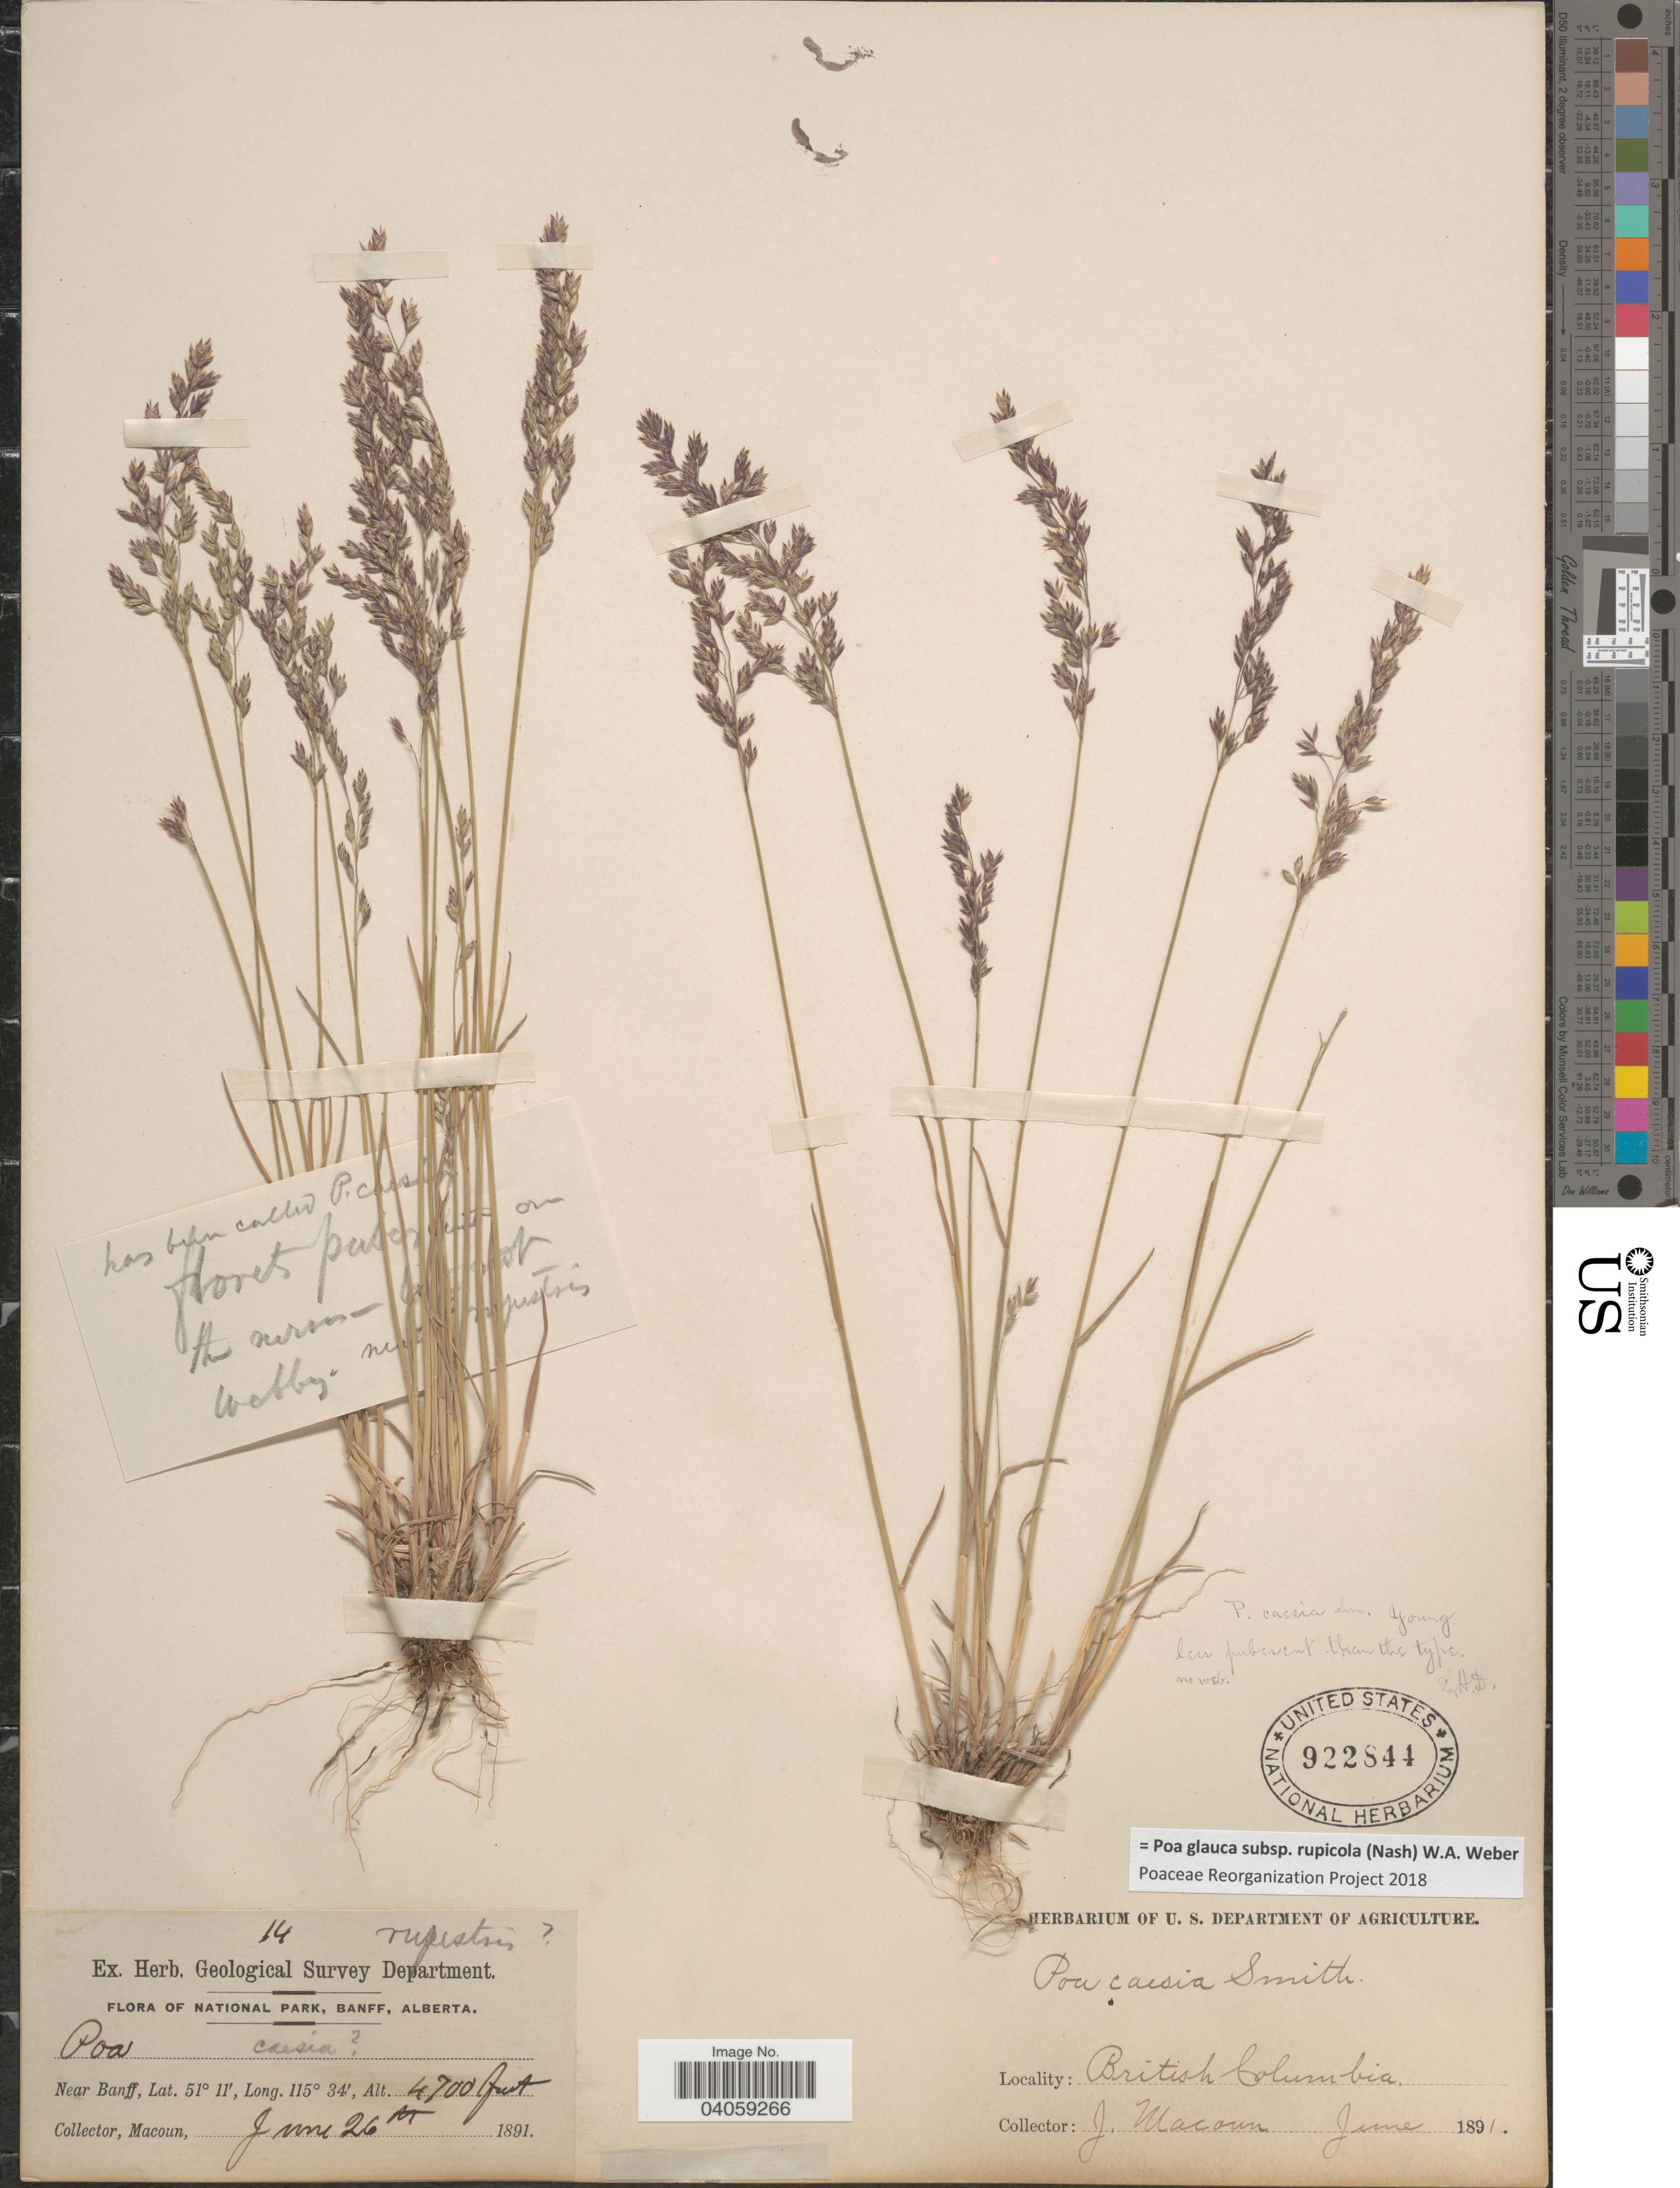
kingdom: Plantae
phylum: Tracheophyta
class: Liliopsida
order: Poales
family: Poaceae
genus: Poa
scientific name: Poa glauca subsp. rupicola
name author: (Nash) W.A. Weber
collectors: J. Macoun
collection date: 1891-06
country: Canada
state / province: British Columbia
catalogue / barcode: US 922844-2